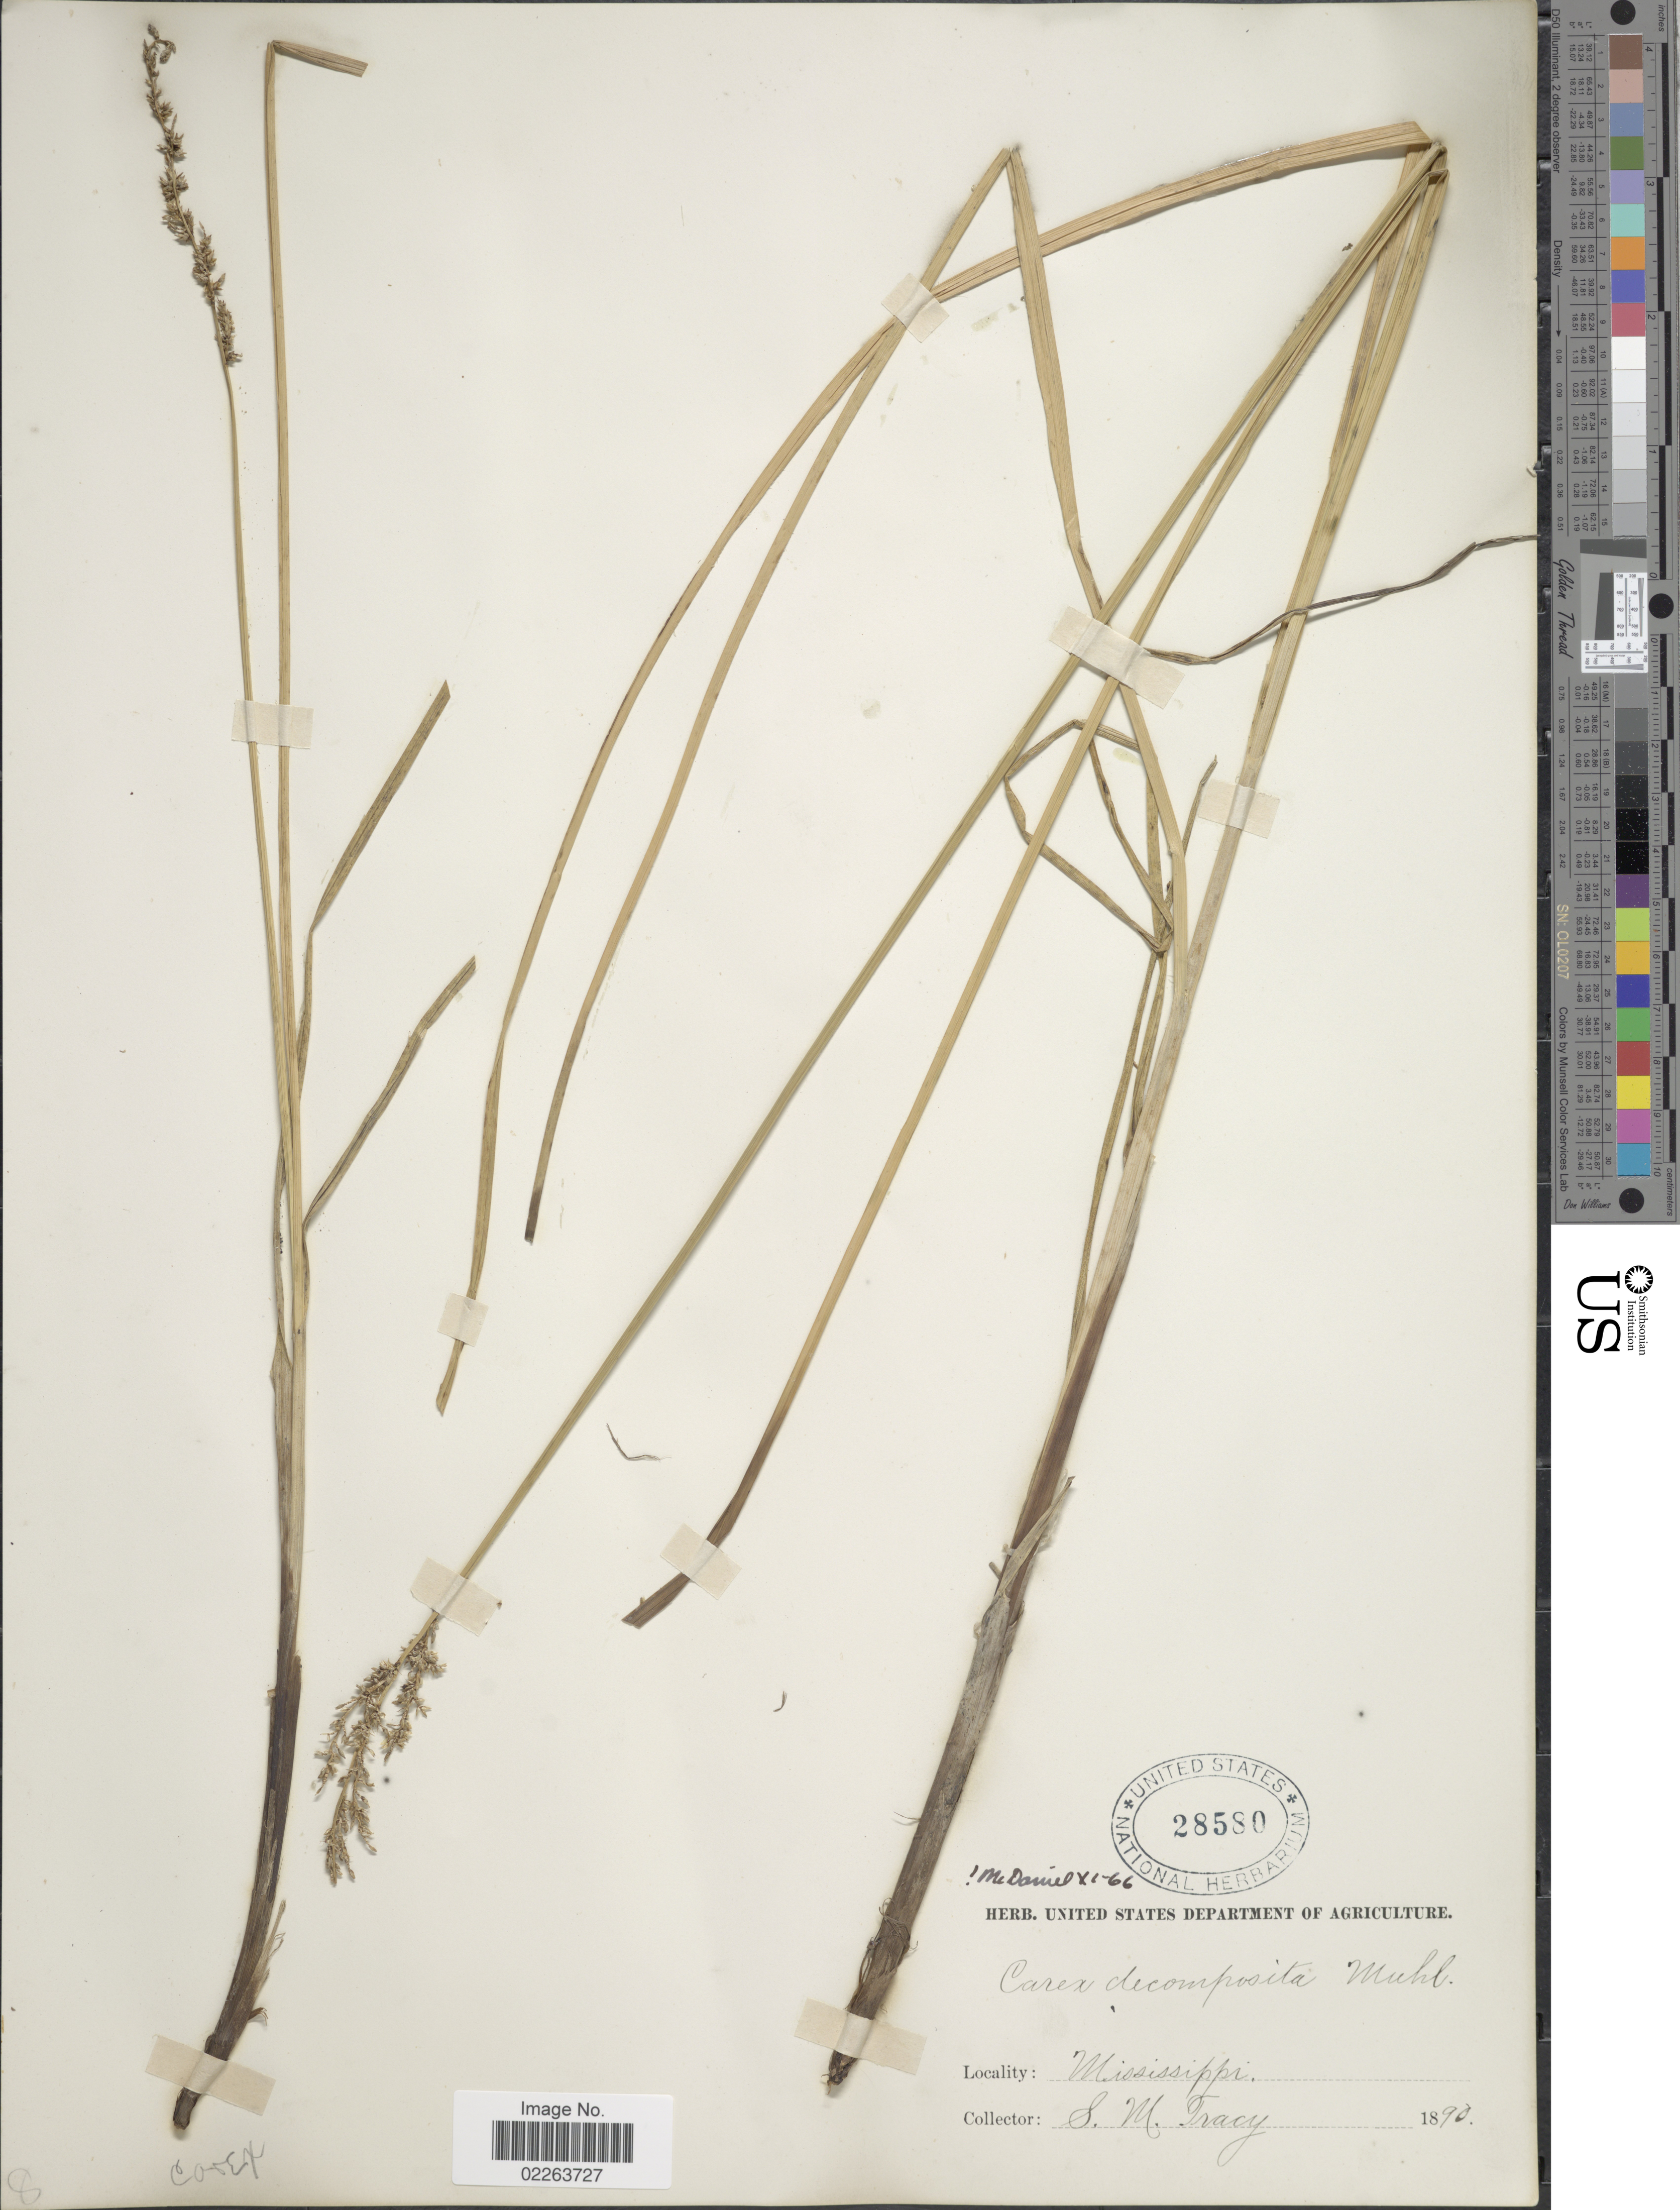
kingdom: Plantae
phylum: Tracheophyta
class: Liliopsida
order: Poales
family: Cyperaceae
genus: Carex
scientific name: Carex decomposita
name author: Muhl.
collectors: S. M. Tracy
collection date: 1890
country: United States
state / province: Mississippi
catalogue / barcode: US 28580